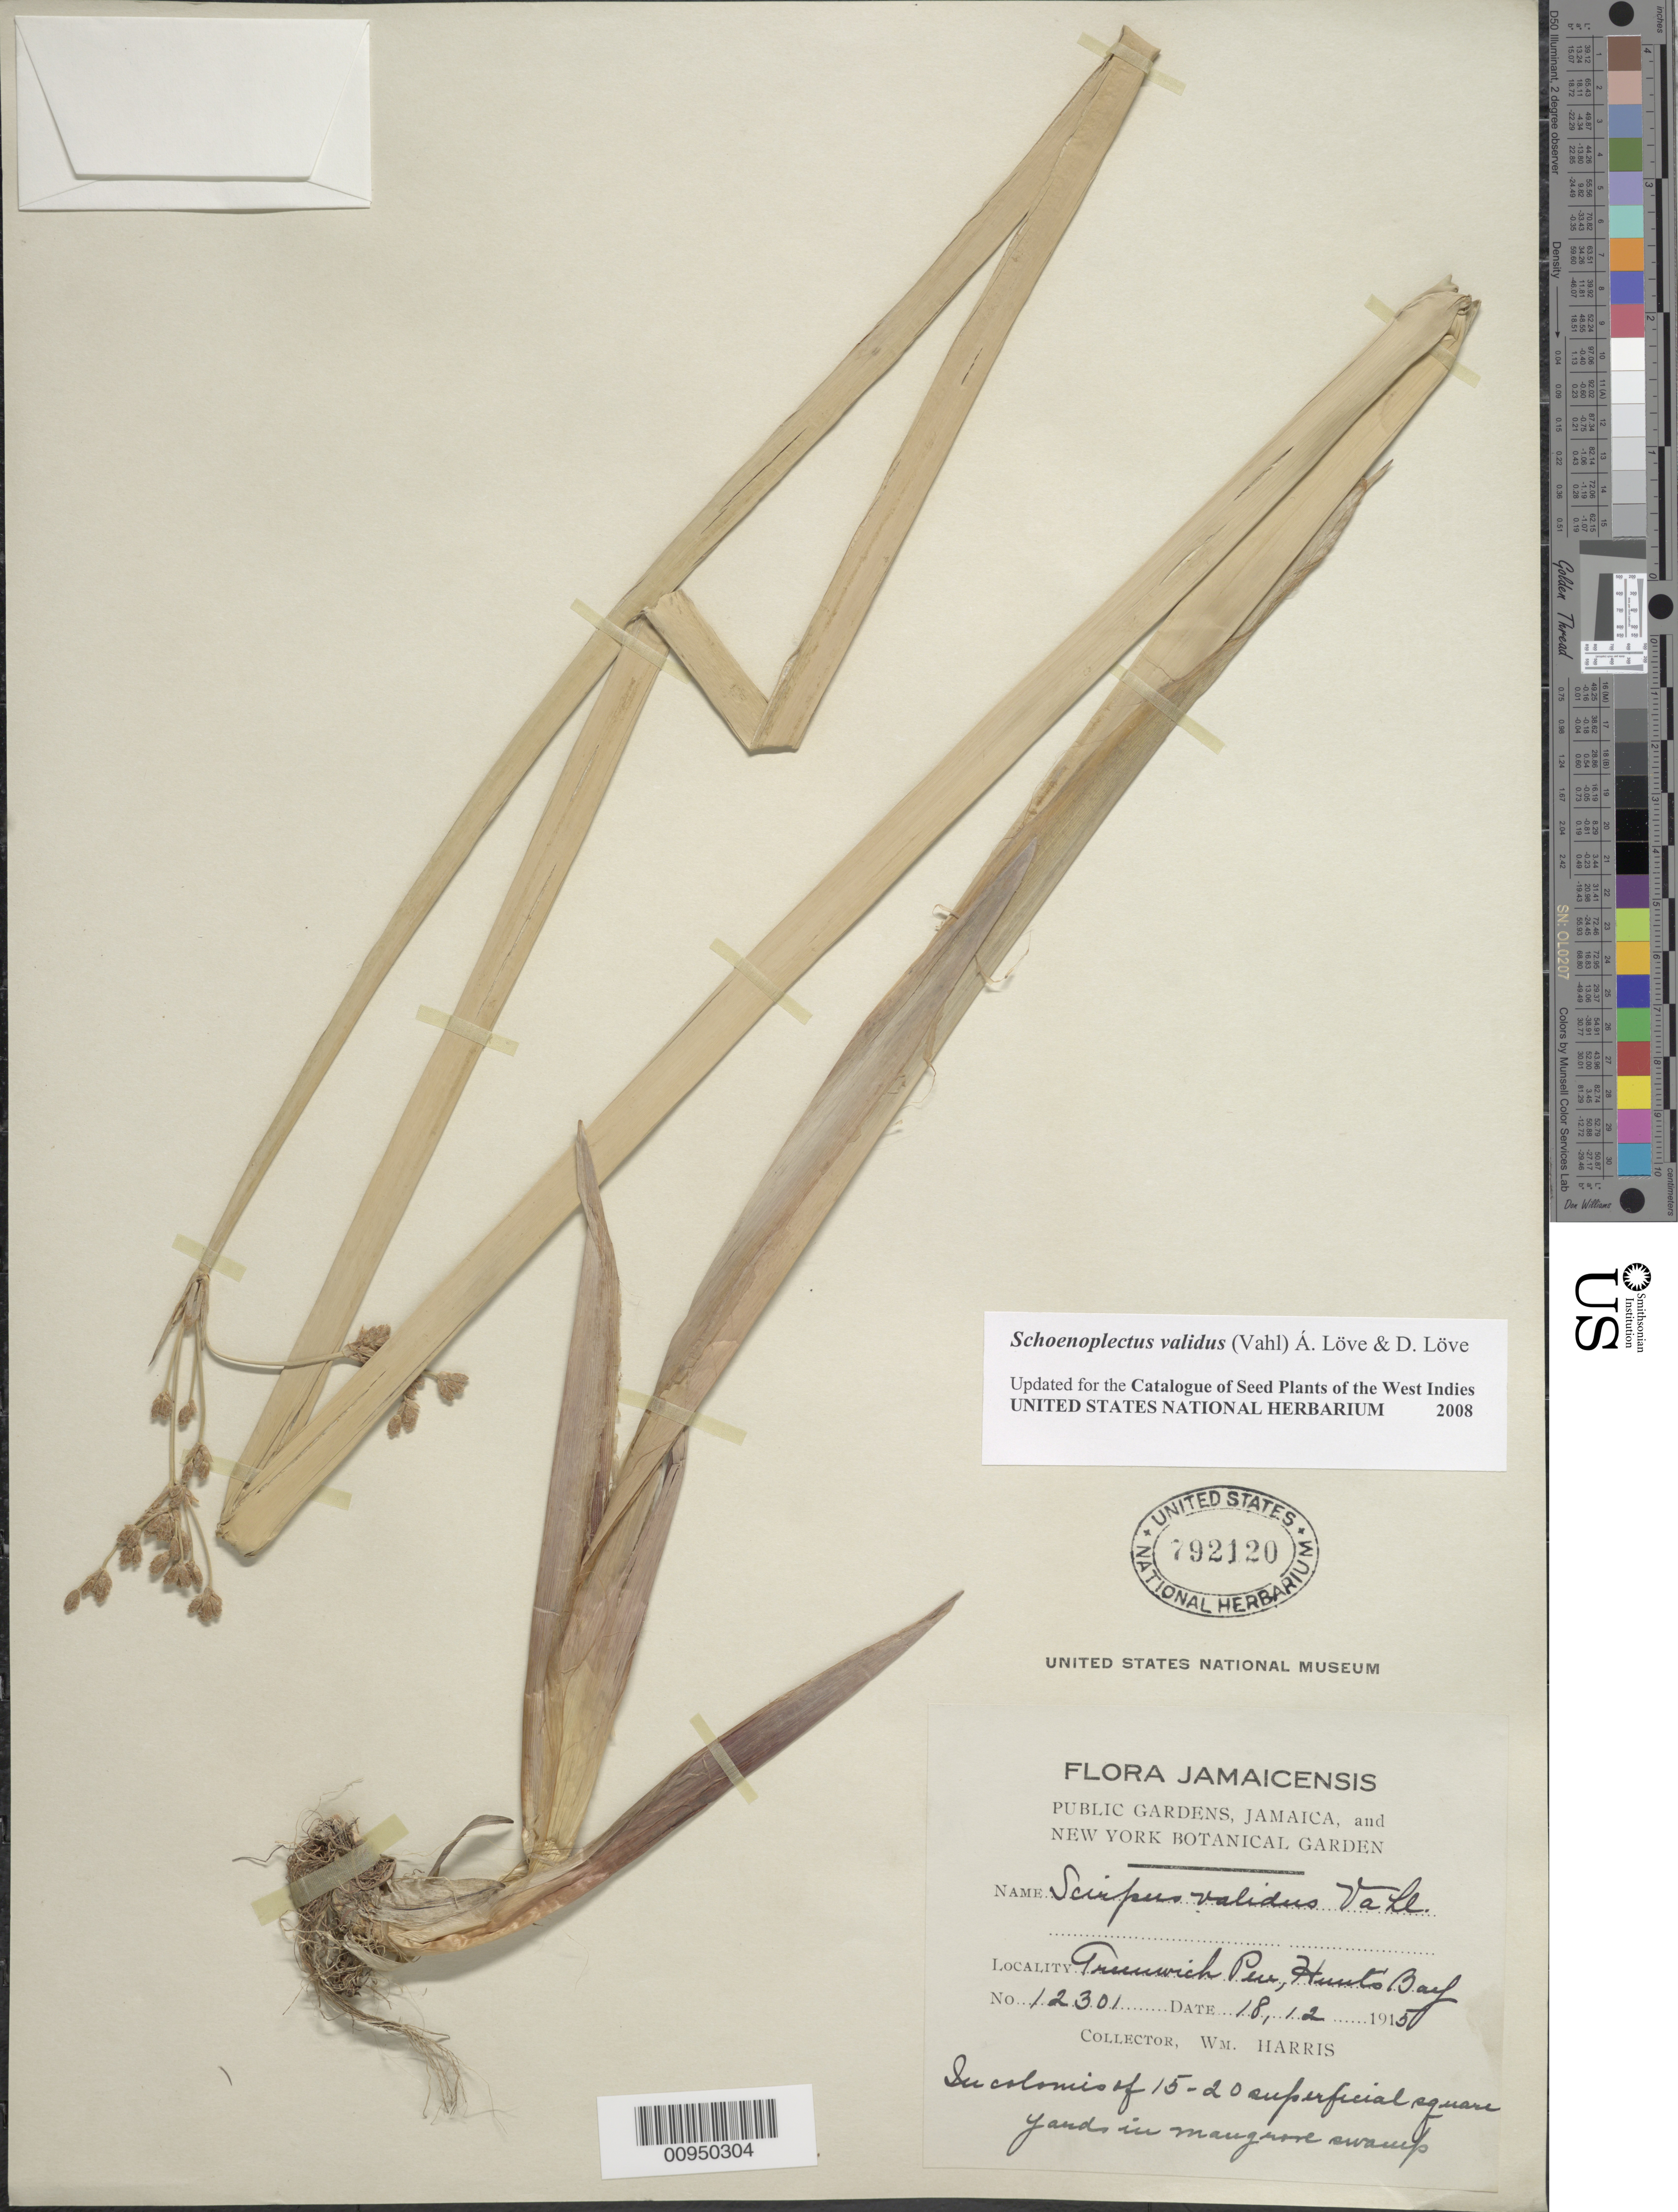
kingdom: Plantae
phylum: Tracheophyta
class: Liliopsida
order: Poales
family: Cyperaceae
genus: Schoenoplectus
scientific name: Schoenoplectus validus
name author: (Vahl) Á. Löve & D. Löve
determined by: Strong, M. T., (US), Smithsonian Institution - National Museum of Natural History (UNITED STATES)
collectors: W. H. Harris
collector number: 12301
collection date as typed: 18 Dec 1915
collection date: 1915-12-18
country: Jamaica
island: Jamaica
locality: "Greenwich Place, Hunt's Bay"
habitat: In mangrove swamp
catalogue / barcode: US 792120